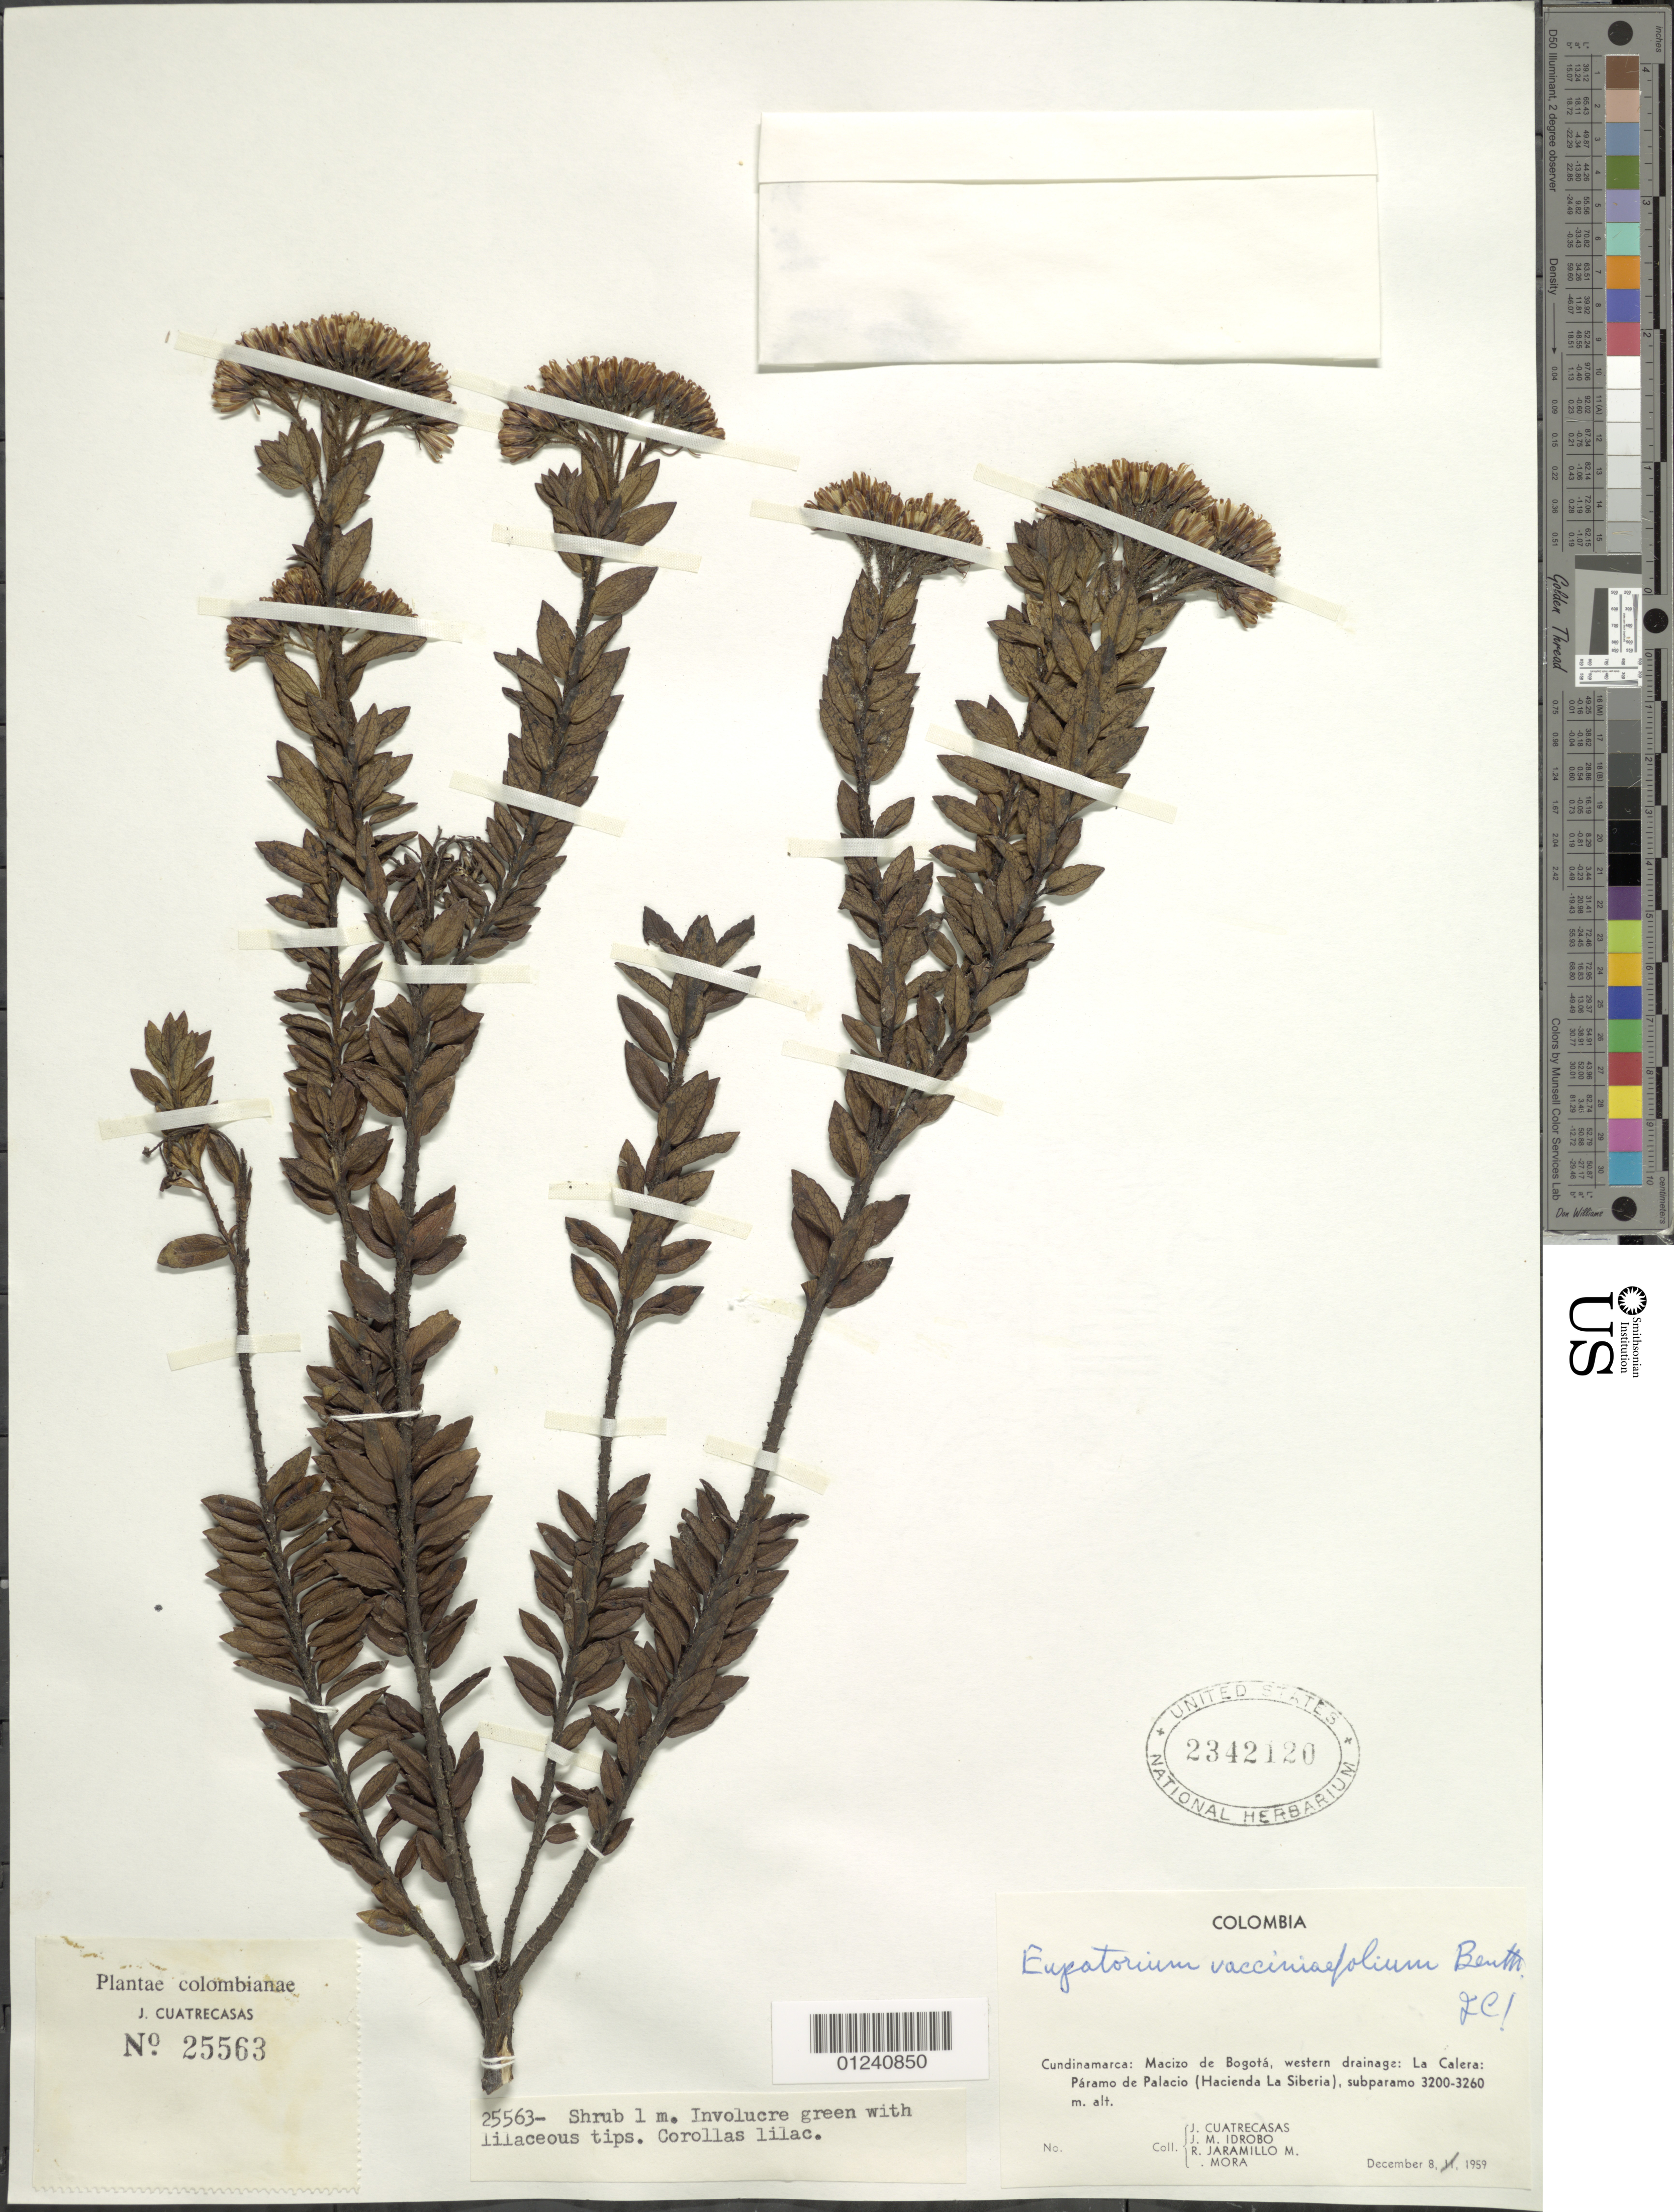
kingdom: Plantae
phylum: Tracheophyta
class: Magnoliopsida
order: Asterales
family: Asteraceae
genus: Ageratina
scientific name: Ageratina vacciniaefolia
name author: (Benth.) R.M. King & H. Rob.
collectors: J. Cuatrecasas, J. M. Idrobo, R. Jaramillo M. & L. Mora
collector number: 25563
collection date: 1959-12-08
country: Colombia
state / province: Cundinamarca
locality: Macizo de Bogota, western drainage: La Calera: Paramo de Palacio (Hacienda La Siberia), subparamo.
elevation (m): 3200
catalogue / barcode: US 2342120